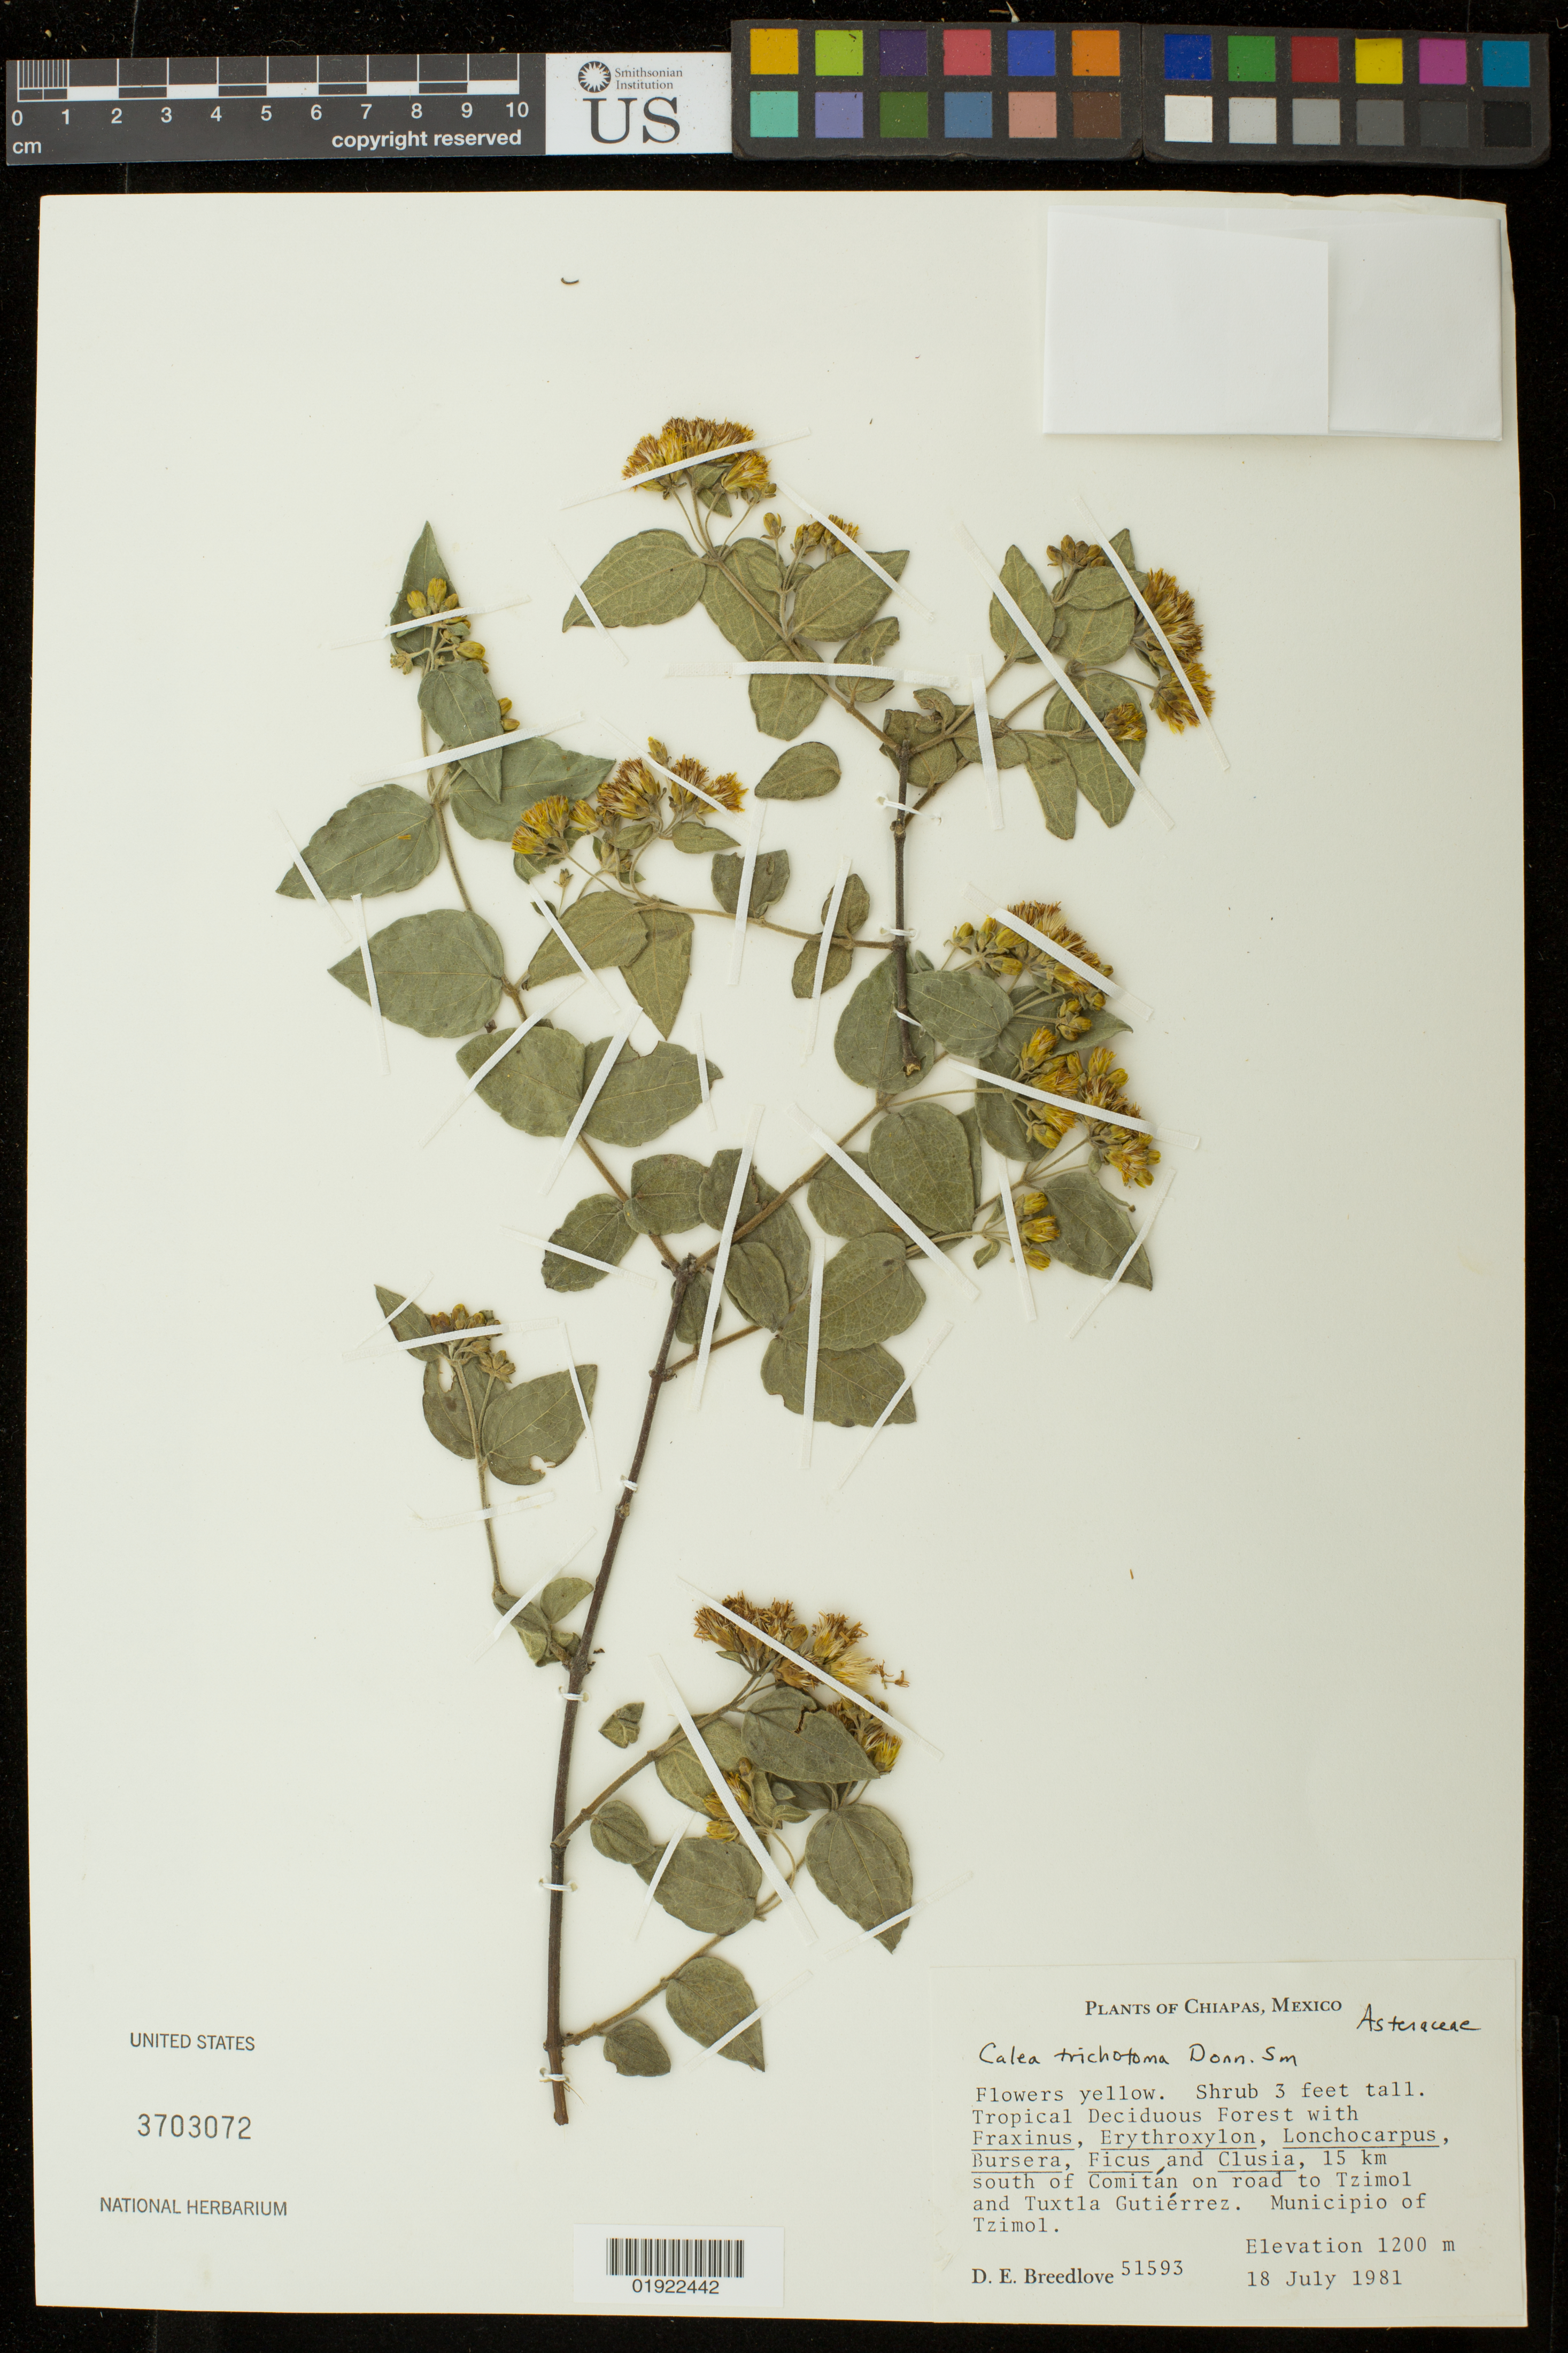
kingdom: Plantae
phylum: Tracheophyta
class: Magnoliopsida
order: Asterales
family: Asteraceae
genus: Calea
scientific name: Calea trichotoma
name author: Donn. Sm.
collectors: D. E. Breedlove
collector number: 51593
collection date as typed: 18 July 1981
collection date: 1981-07-18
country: Mexico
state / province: Chiapas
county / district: Tzimol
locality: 15 km south of Comitan on road to Tzimol and Tuxtla Gutierrez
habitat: tropical deciduous forest with Fraxinus, Erythroxylon, Lonchocarpus, Bursera, Ficus and Clusia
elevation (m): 1200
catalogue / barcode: US 3703072